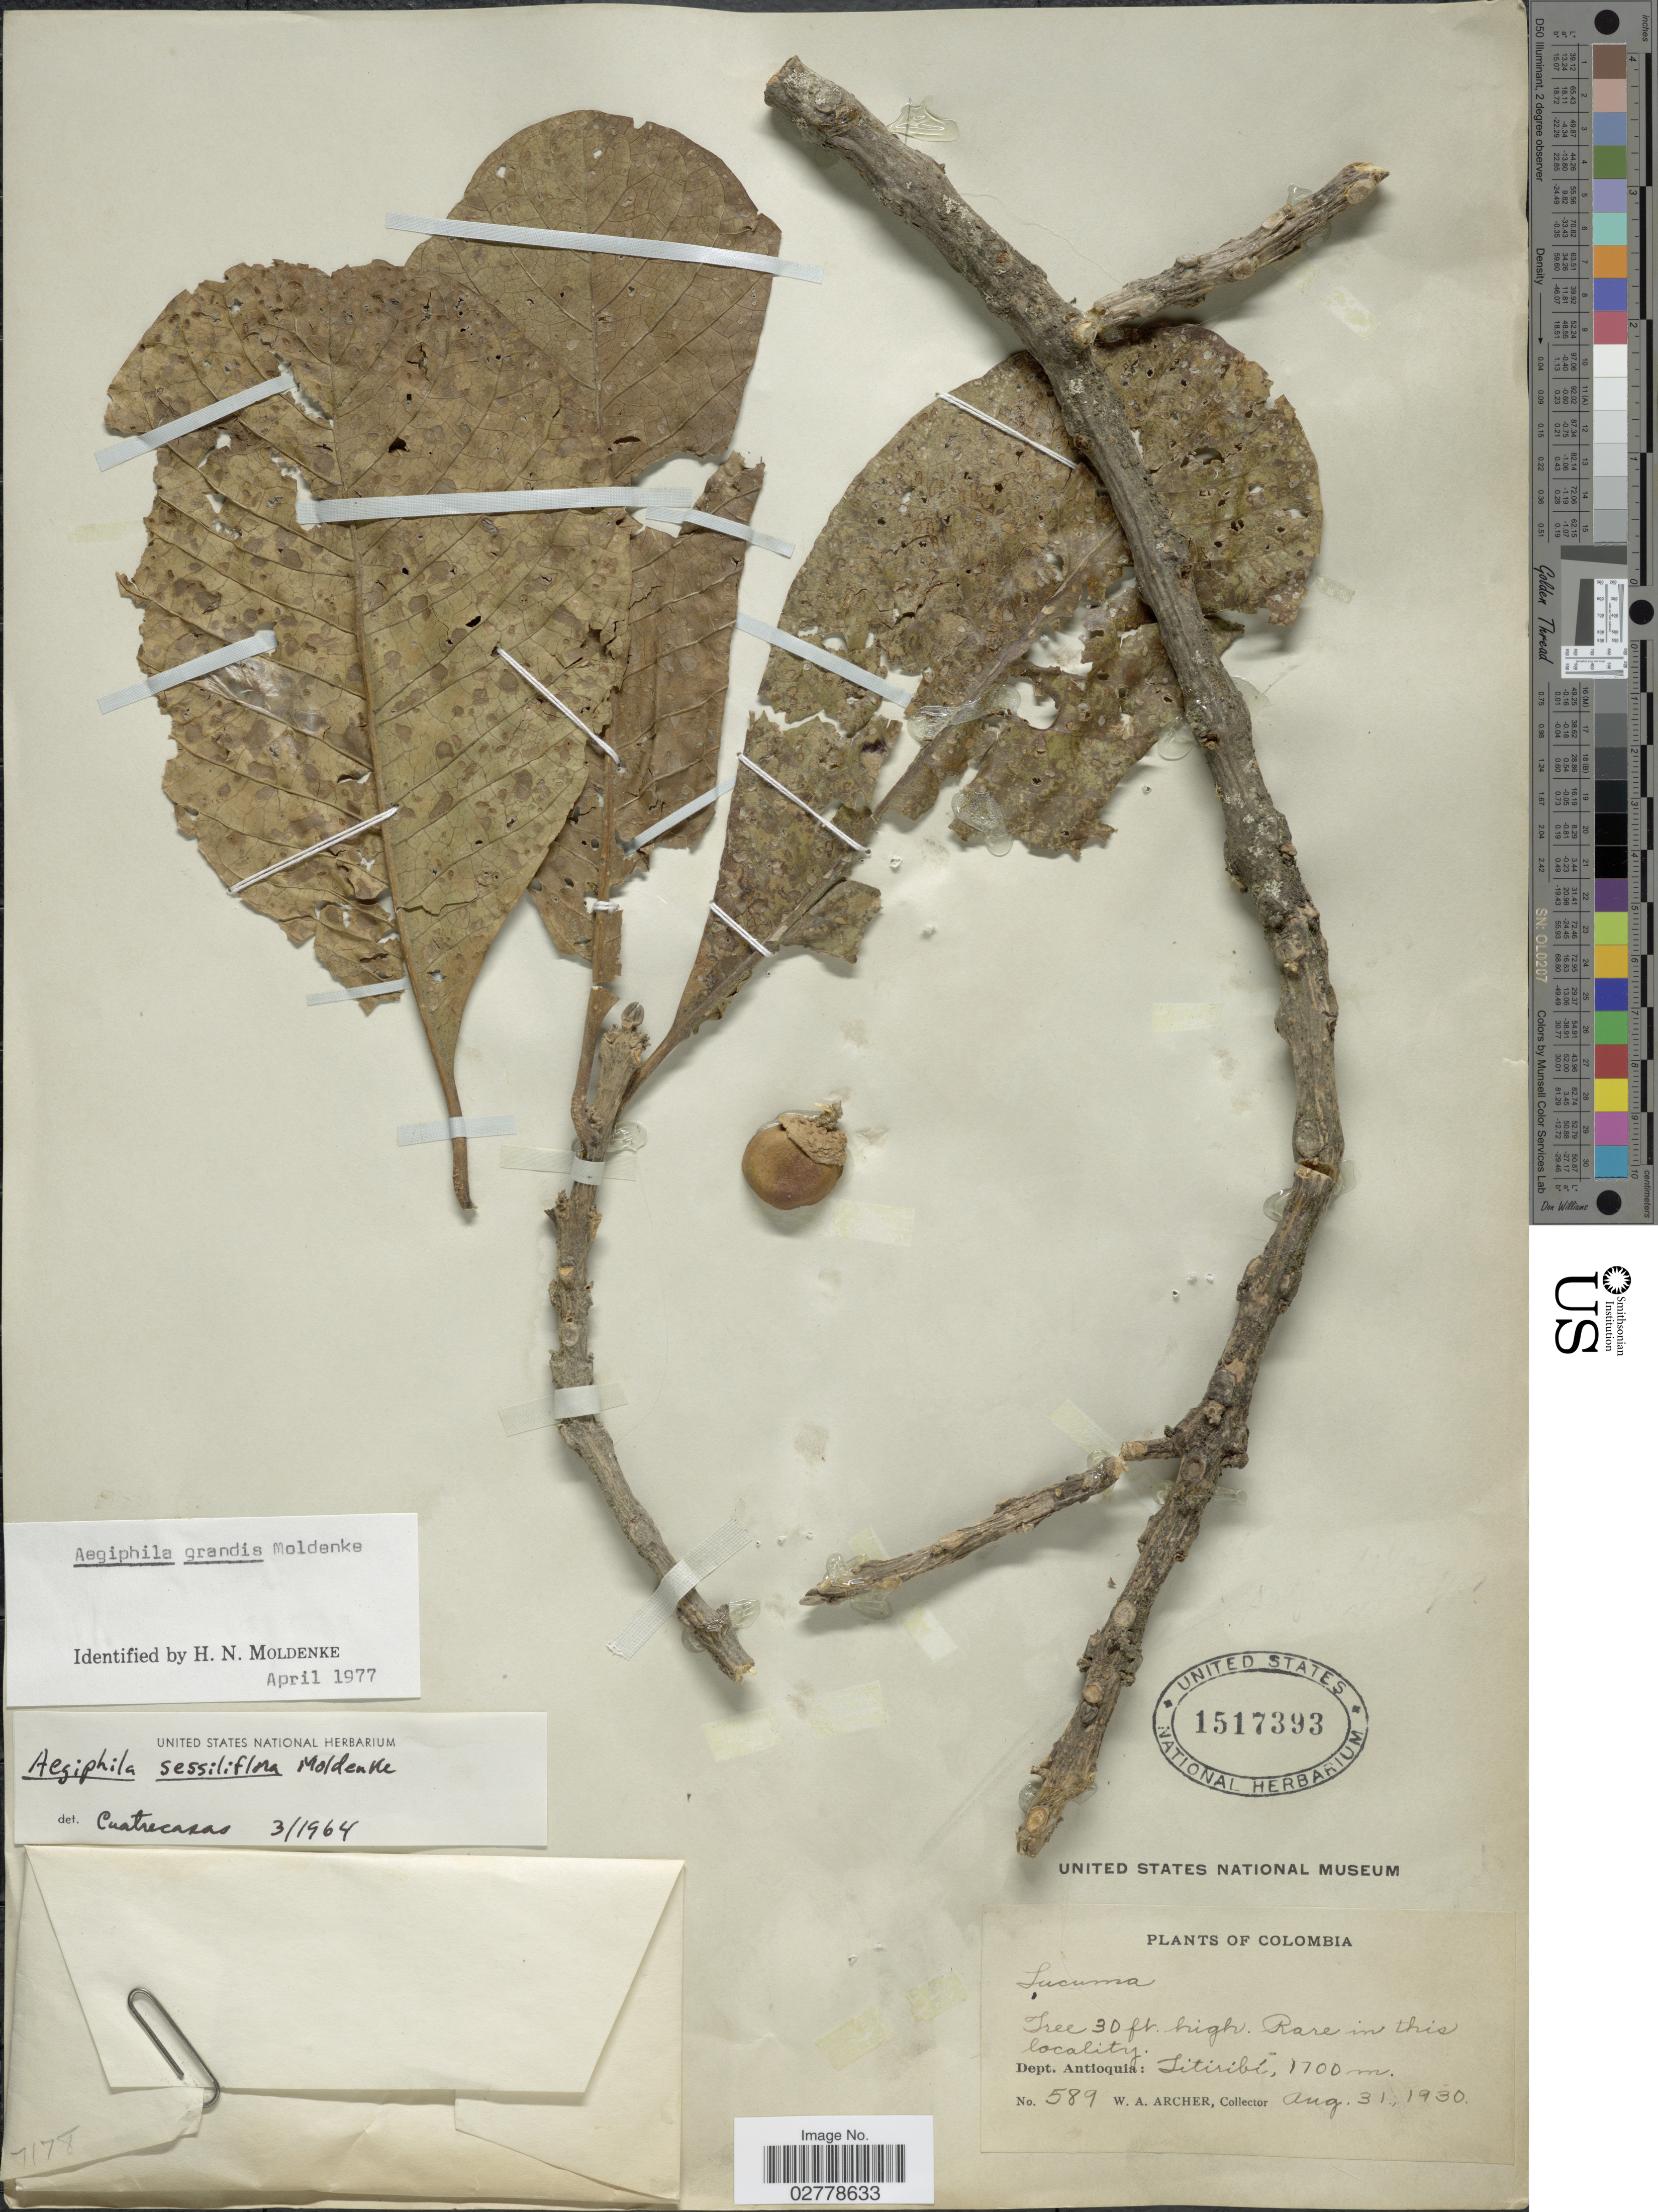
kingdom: Plantae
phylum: Tracheophyta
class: Magnoliopsida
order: Lamiales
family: Lamiaceae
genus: Aegiphila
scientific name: Aegiphila grandis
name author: Moldenke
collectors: W. A. Archer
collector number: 589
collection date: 1930-08-31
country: Colombia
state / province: Antioquia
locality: Dept. Antioquia: Sitiribi.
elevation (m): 1700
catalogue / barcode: US 1517393